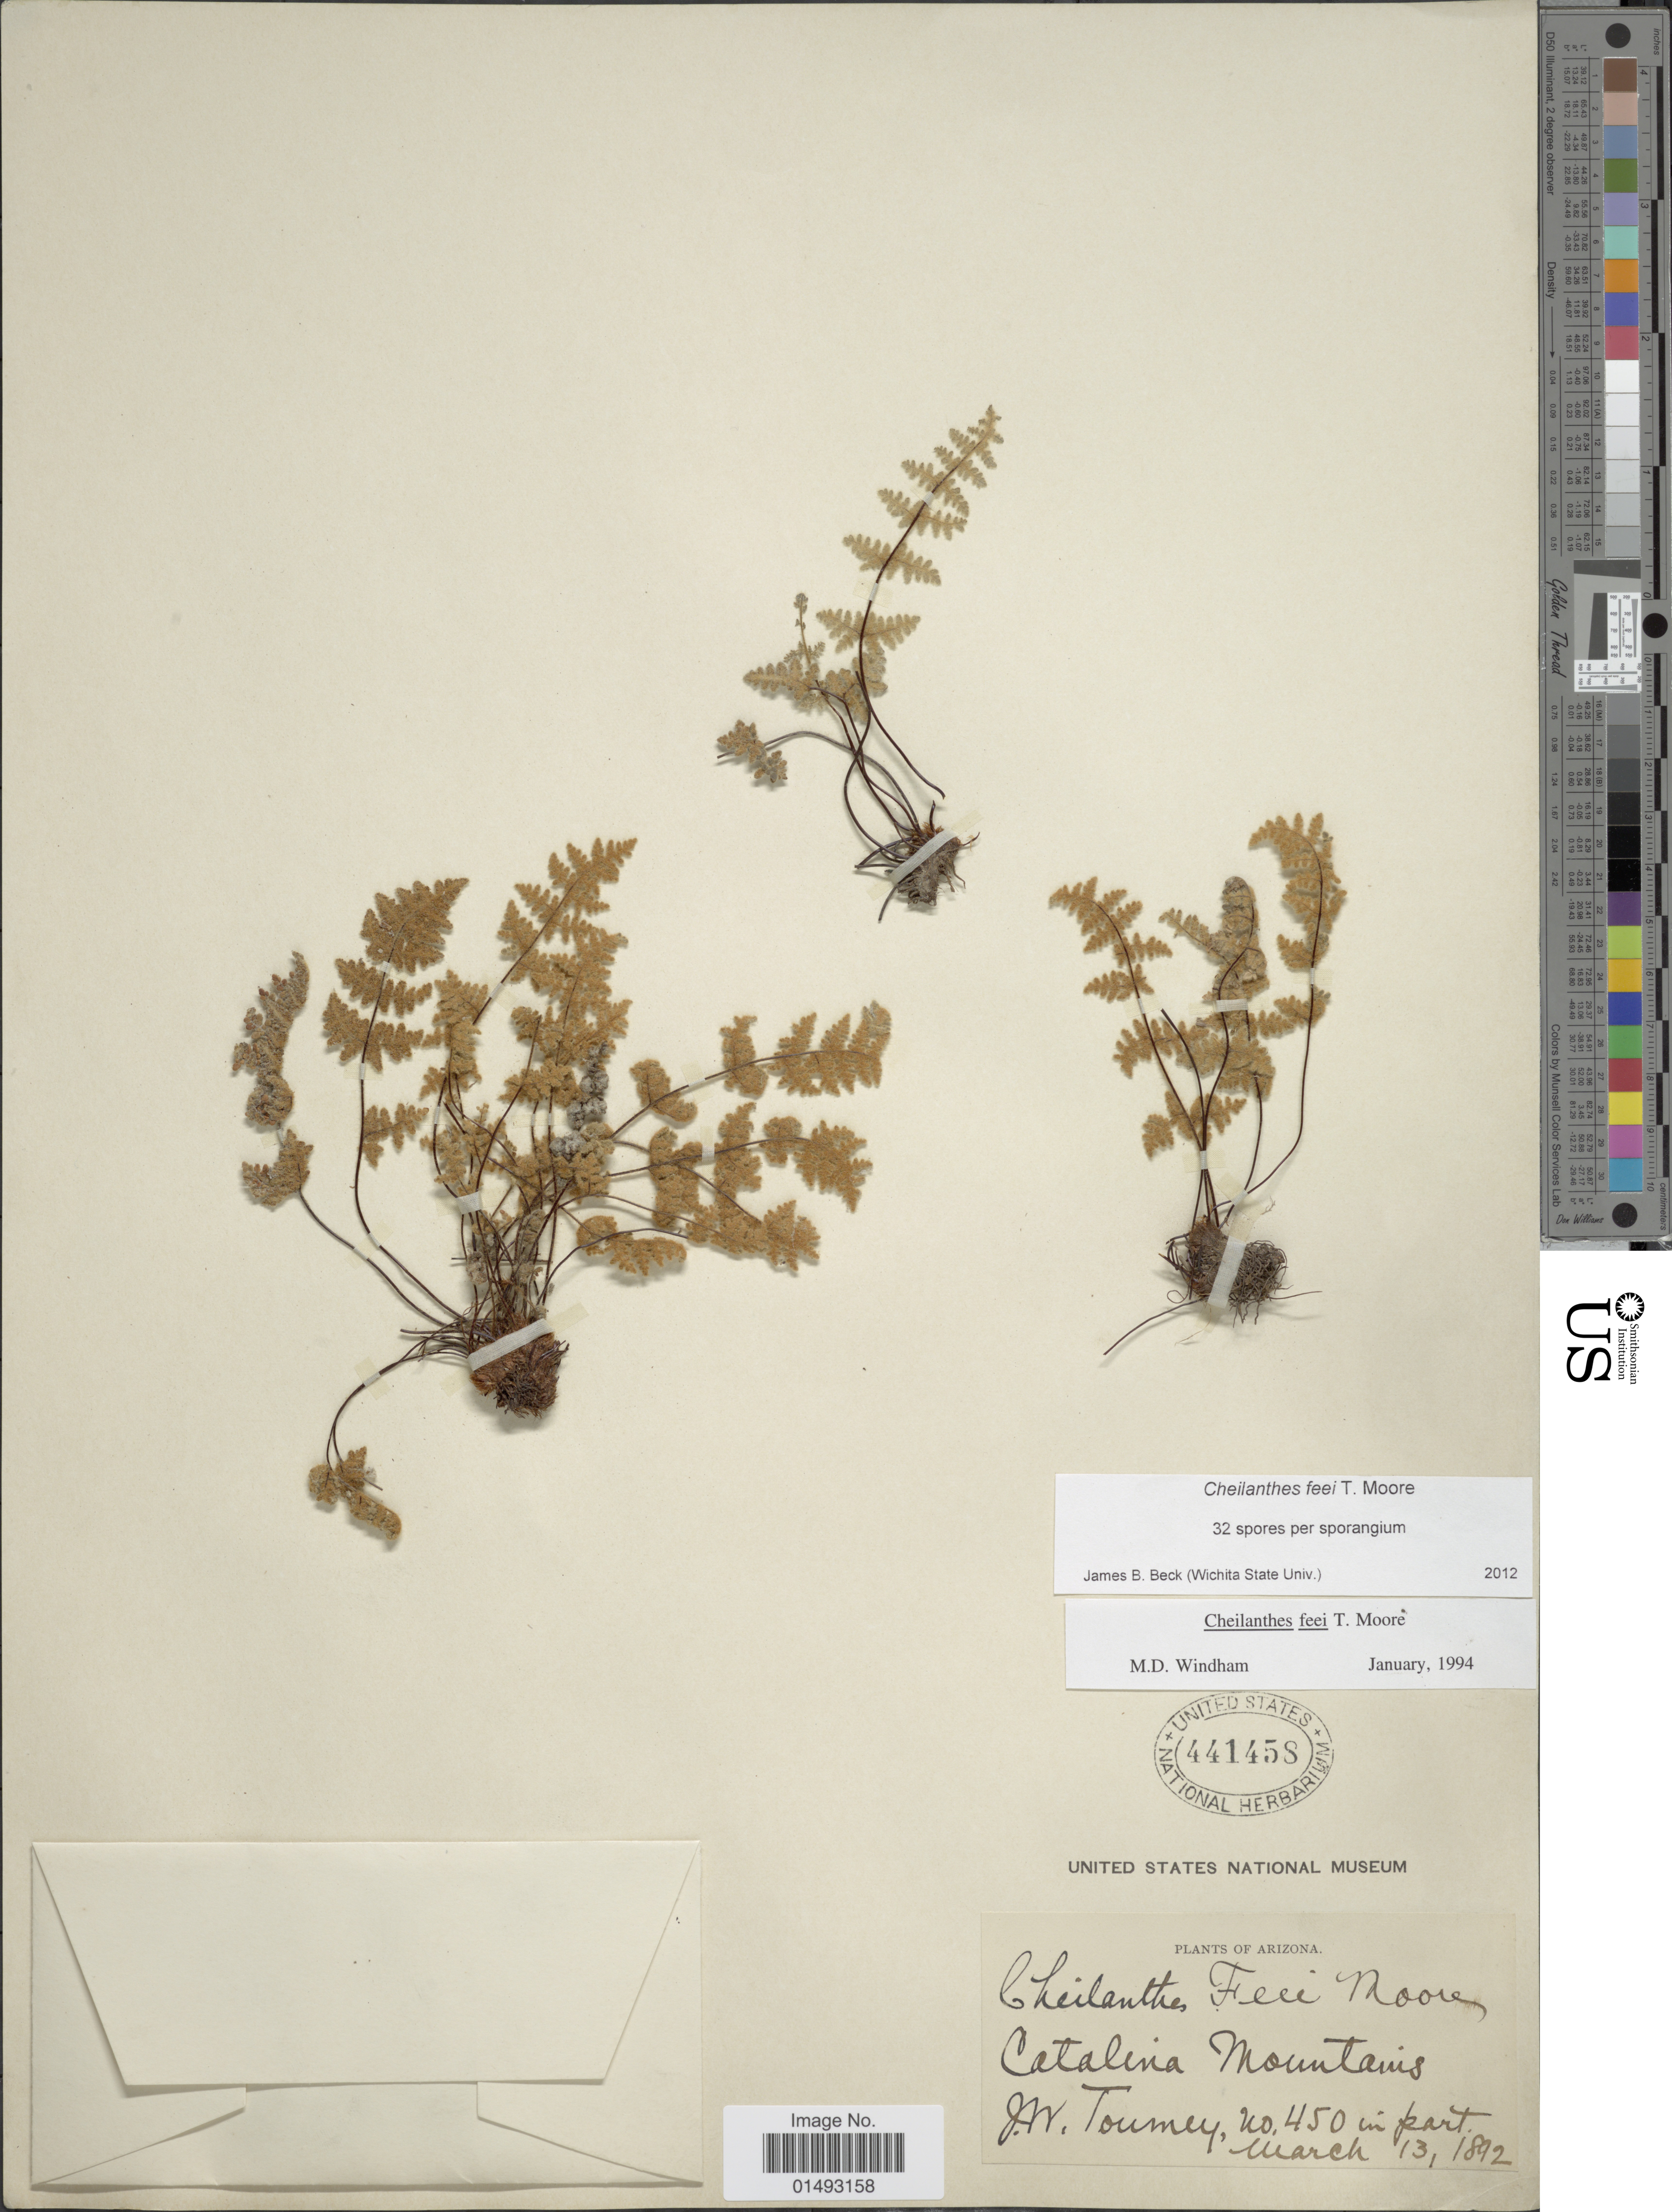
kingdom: Plantae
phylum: Tracheophyta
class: Polypodiopsida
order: Polypodiales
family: Pteridaceae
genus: Myriopteris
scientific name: Myriopteris gracilis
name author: Fée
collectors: J. W. Toumey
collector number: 450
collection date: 1892-03-13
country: United States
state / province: Arizona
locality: Catalina Mountains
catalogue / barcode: US 441458